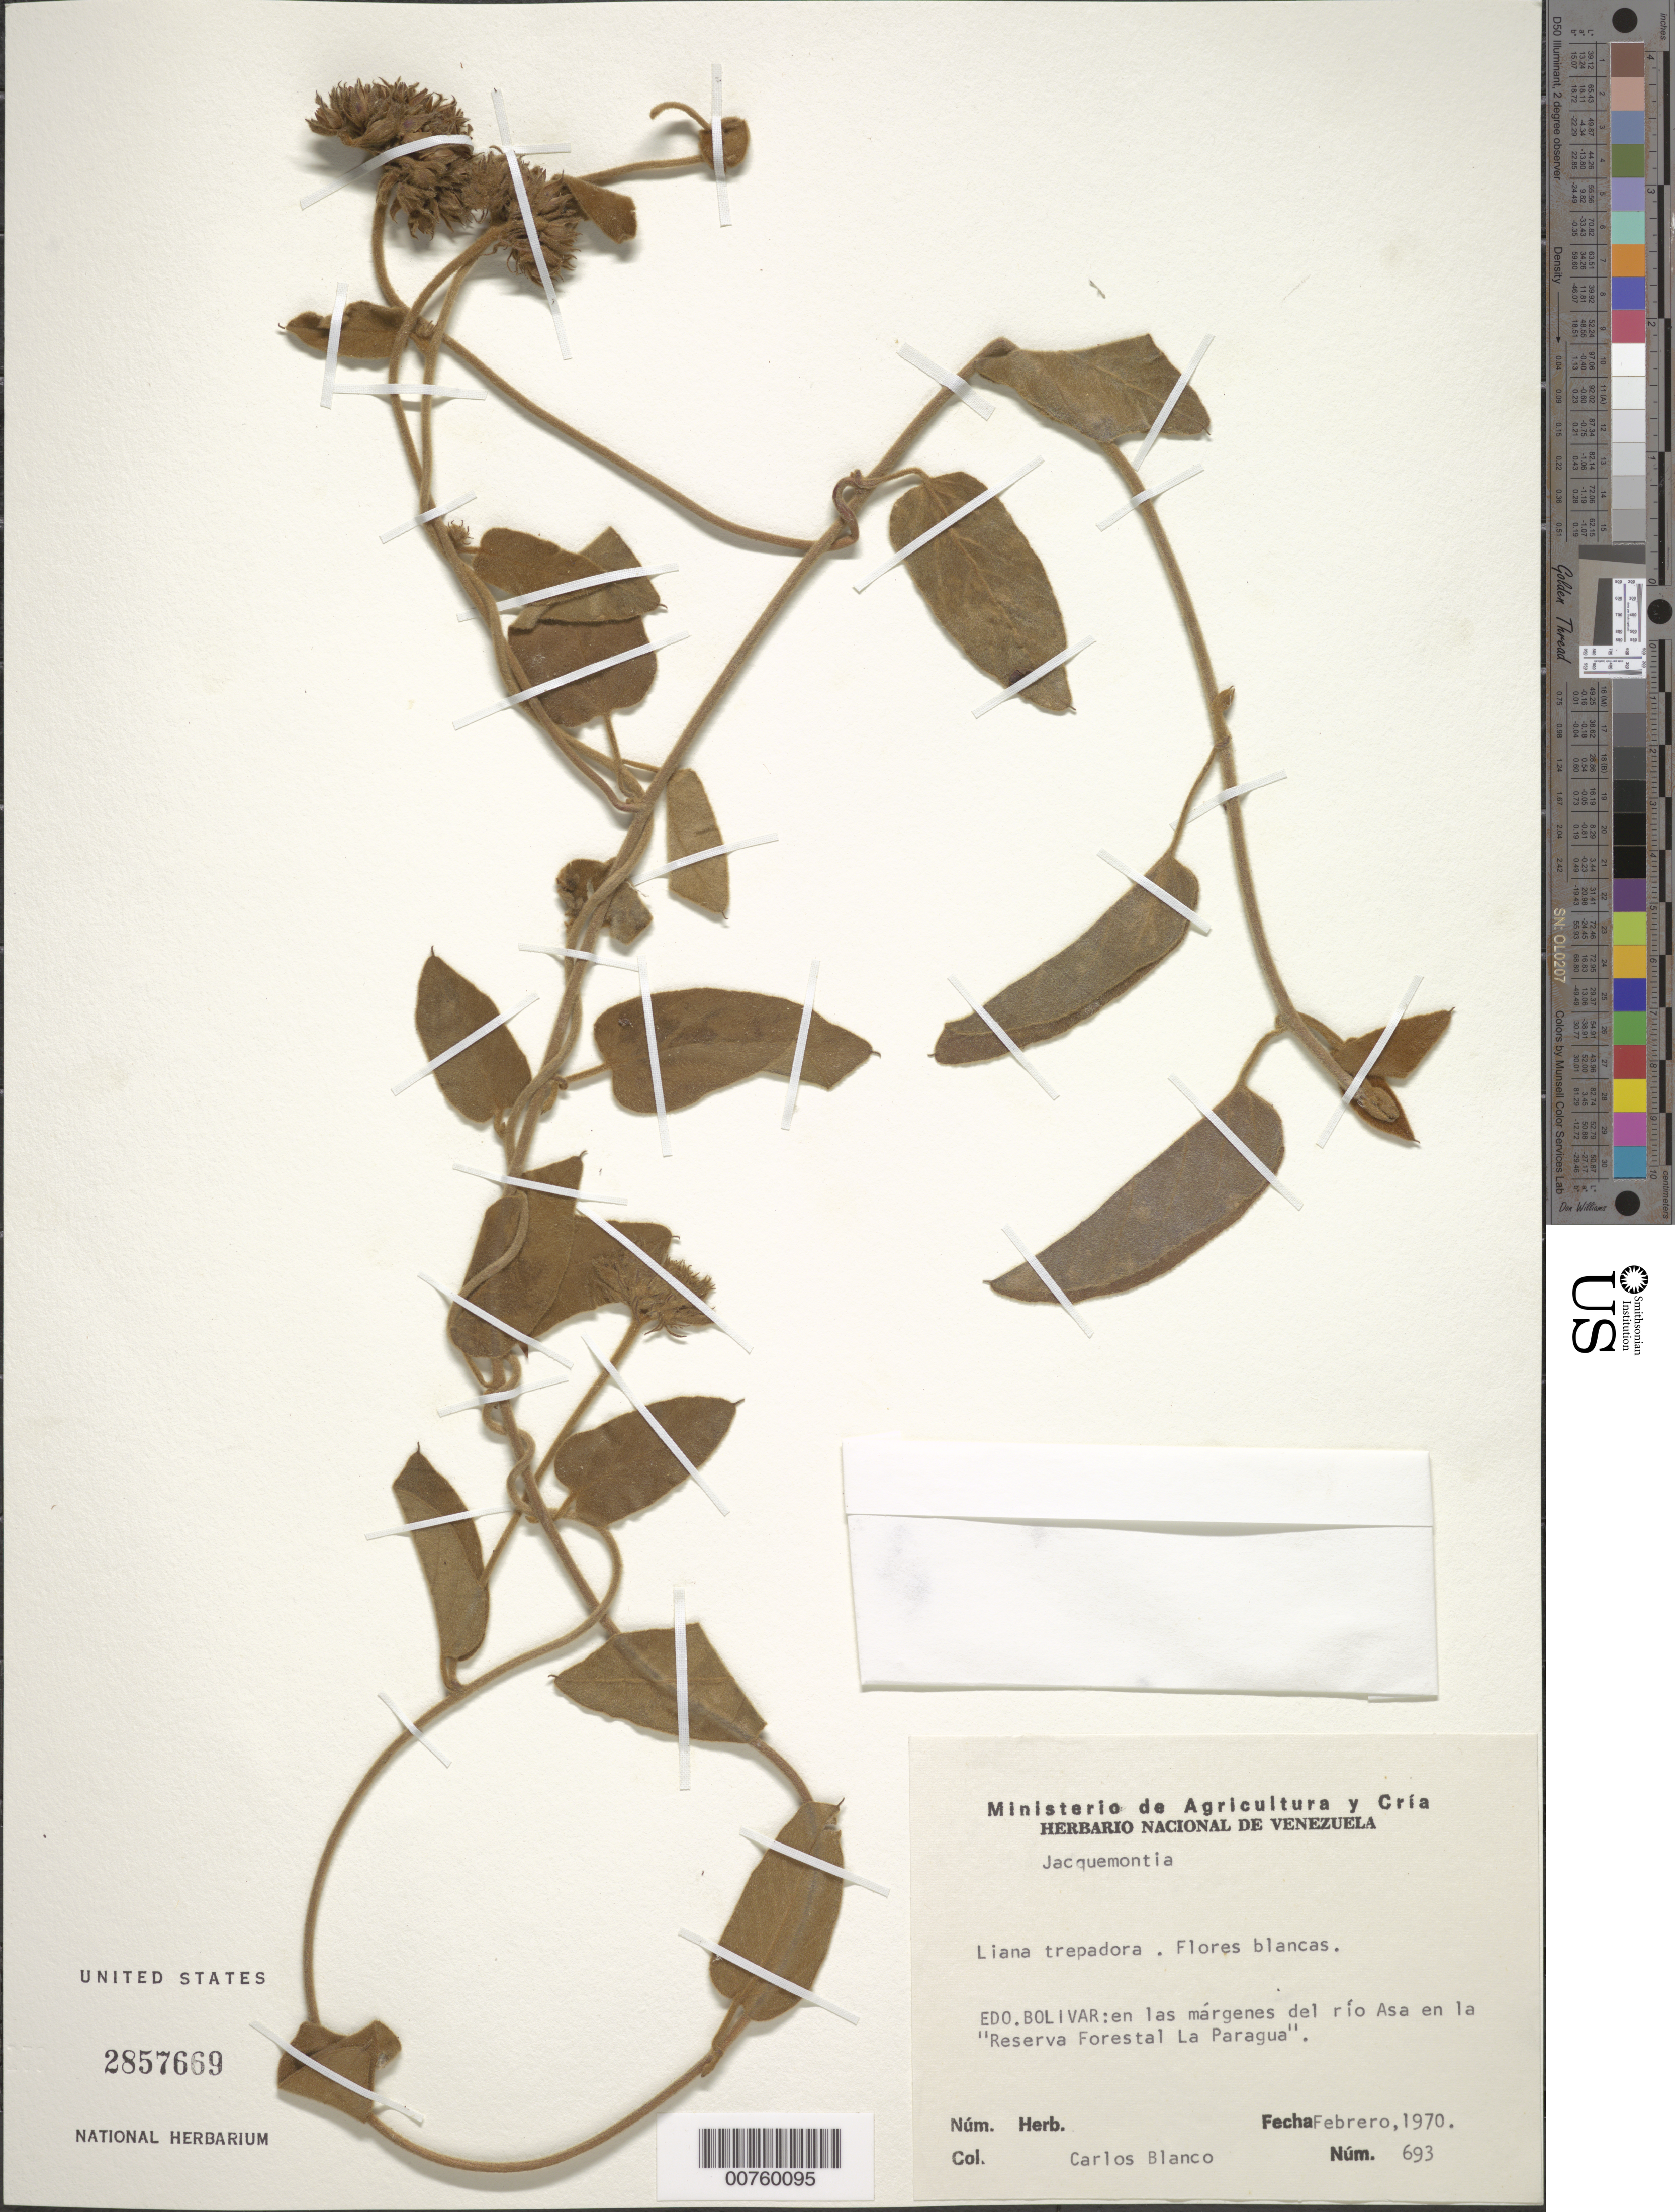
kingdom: Plantae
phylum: Tracheophyta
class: Magnoliopsida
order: Solanales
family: Convolvulaceae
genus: Jacquemontia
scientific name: Jacquemontia sp.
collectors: C. A. Blanco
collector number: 693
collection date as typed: Feb-70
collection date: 1970-02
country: Venezuela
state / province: Bolívar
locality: Reserva Forestal "La Paragua"; Río Asa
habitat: Along river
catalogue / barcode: US 2857669